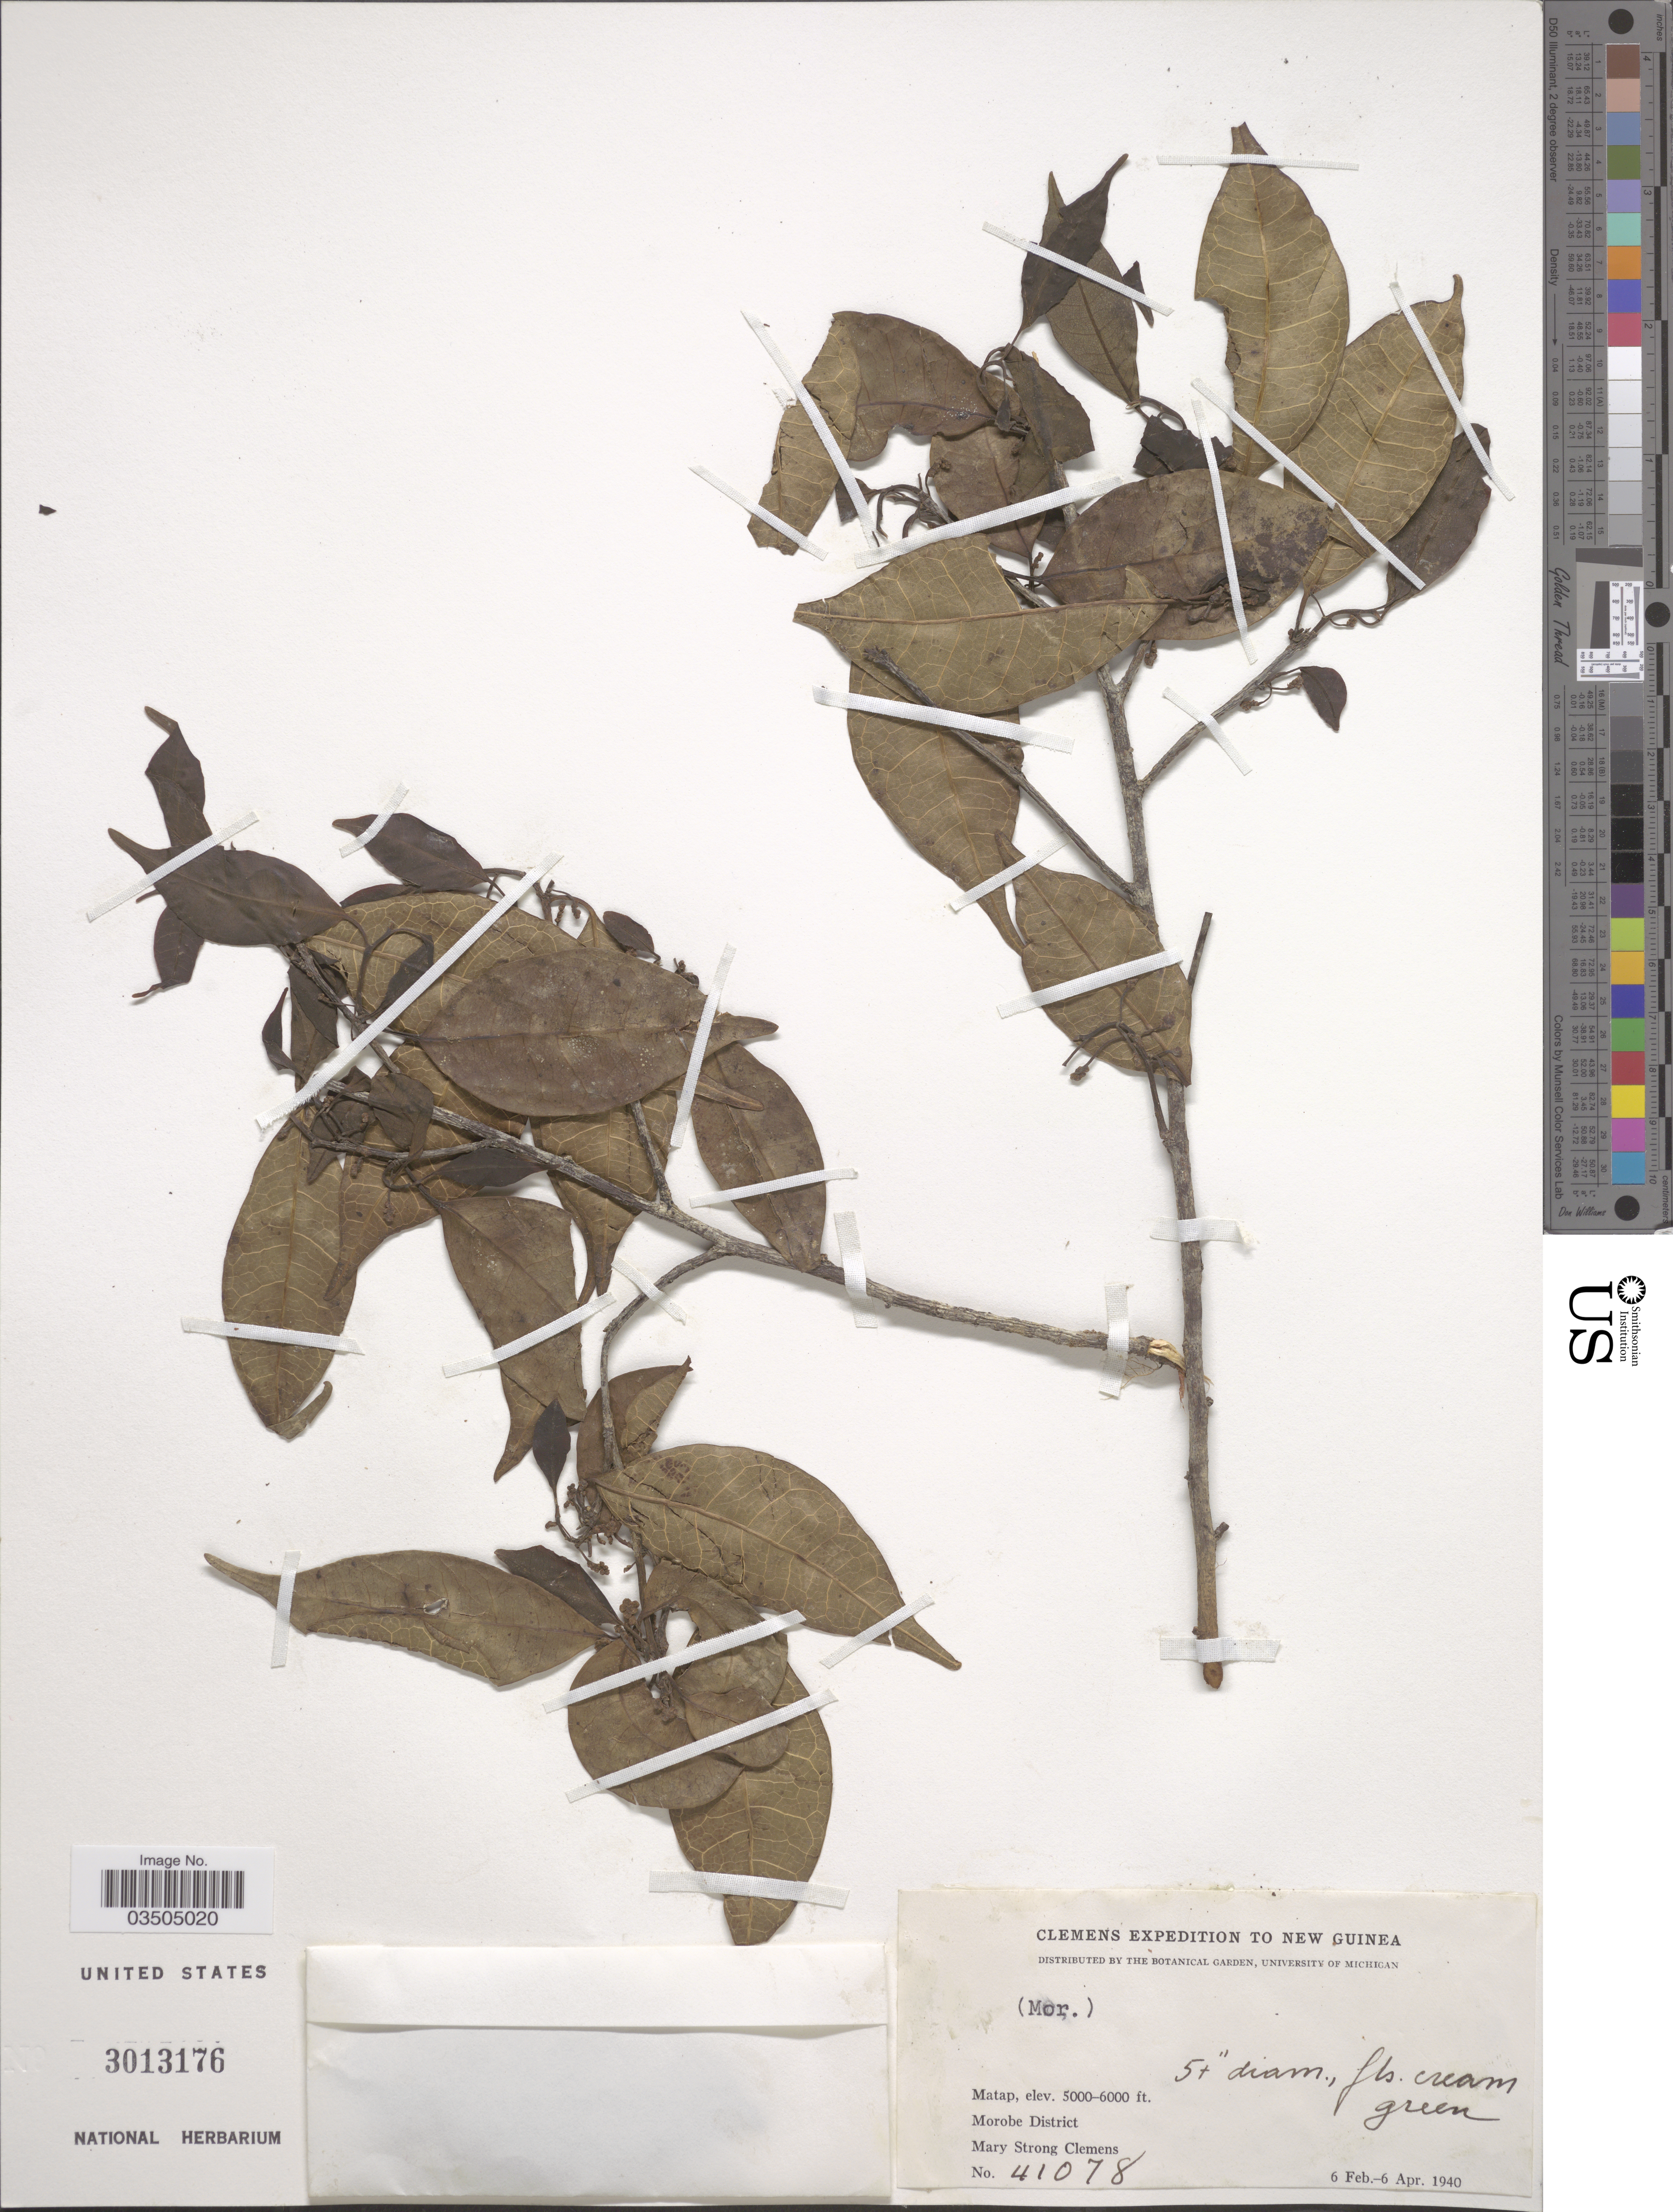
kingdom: Plantae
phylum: Tracheophyta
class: Magnoliopsida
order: Proteales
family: Proteaceae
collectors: M. S. Clemens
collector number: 41078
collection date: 1940-02-06/1940-04-06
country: Papua New Guinea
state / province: Morobe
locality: New Guinea. Matap. Morobe District.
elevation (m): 1524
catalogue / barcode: US 3013176